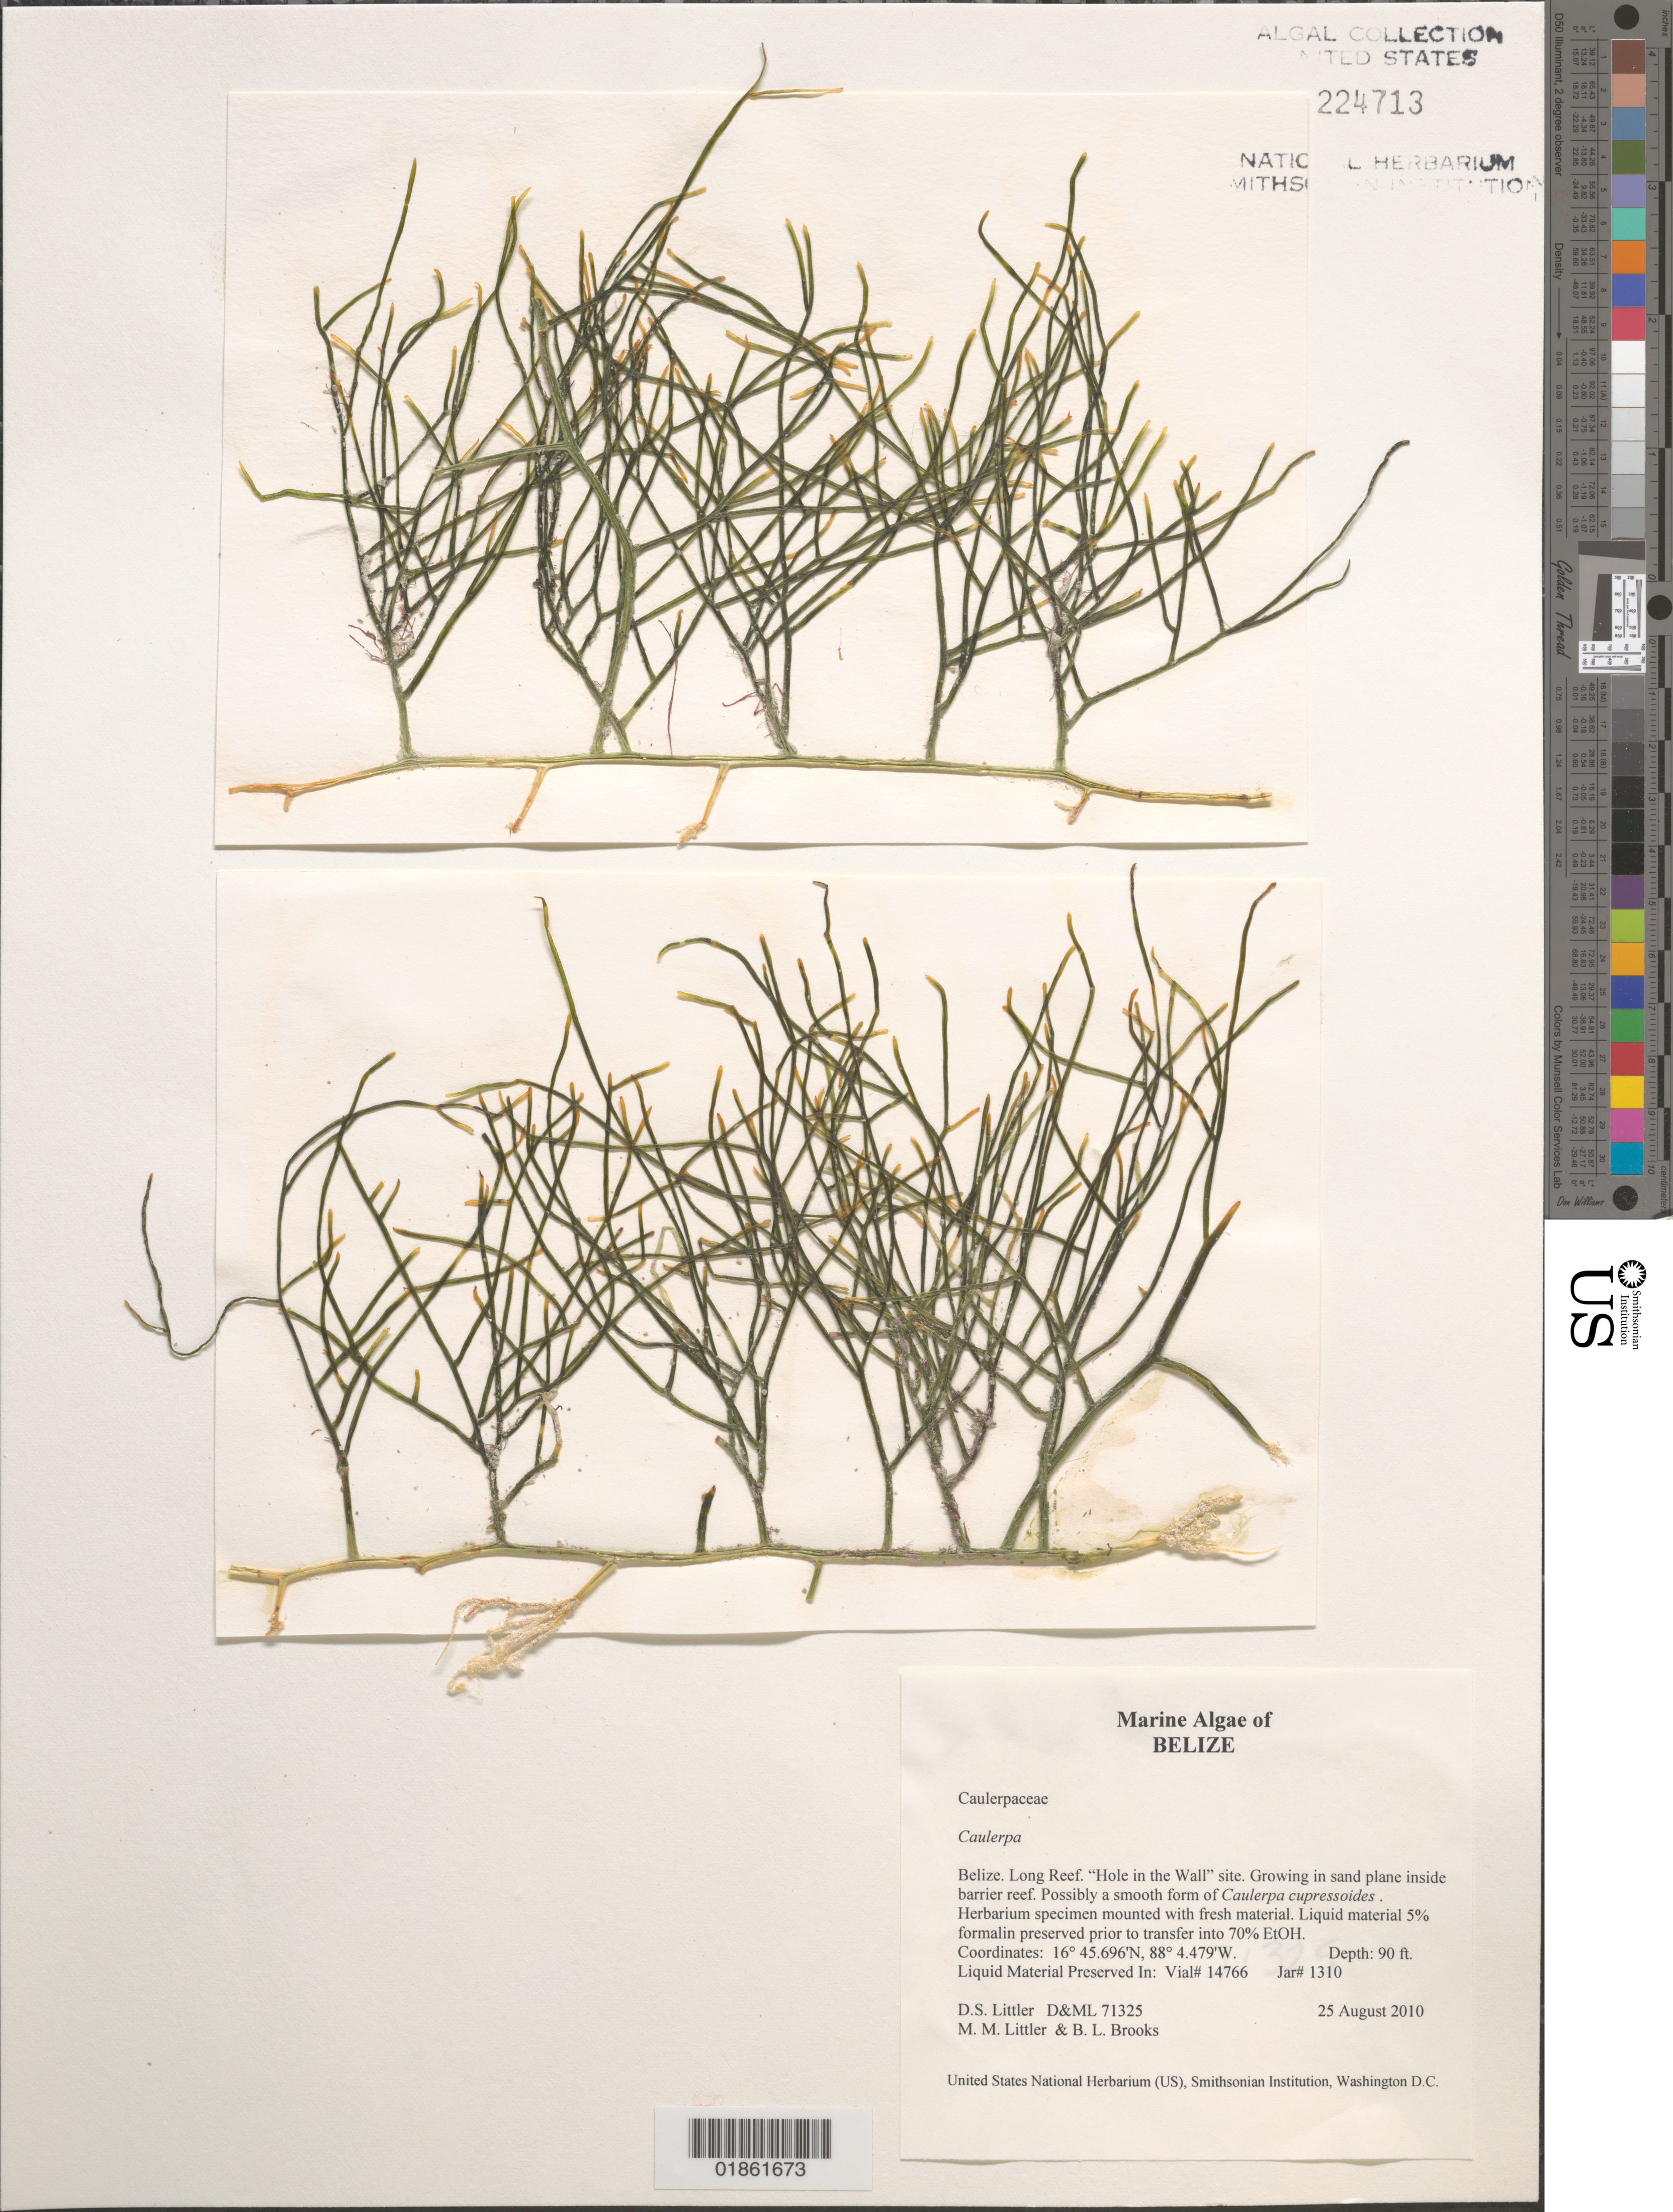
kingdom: Plantae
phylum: Chlorophyta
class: Ulvophyceae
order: Bryopsidales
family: Caulerpaceae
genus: Caulerpa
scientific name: Caulerpa cupressoides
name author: (Vahl) C. Agardh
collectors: D. S. Littler & M. M. Littler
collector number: D&ML 71325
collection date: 2010-08-25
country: Belize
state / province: Stann Creek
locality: Long Reef. Hole-in-the-Wall Reef.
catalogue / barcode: US 224713